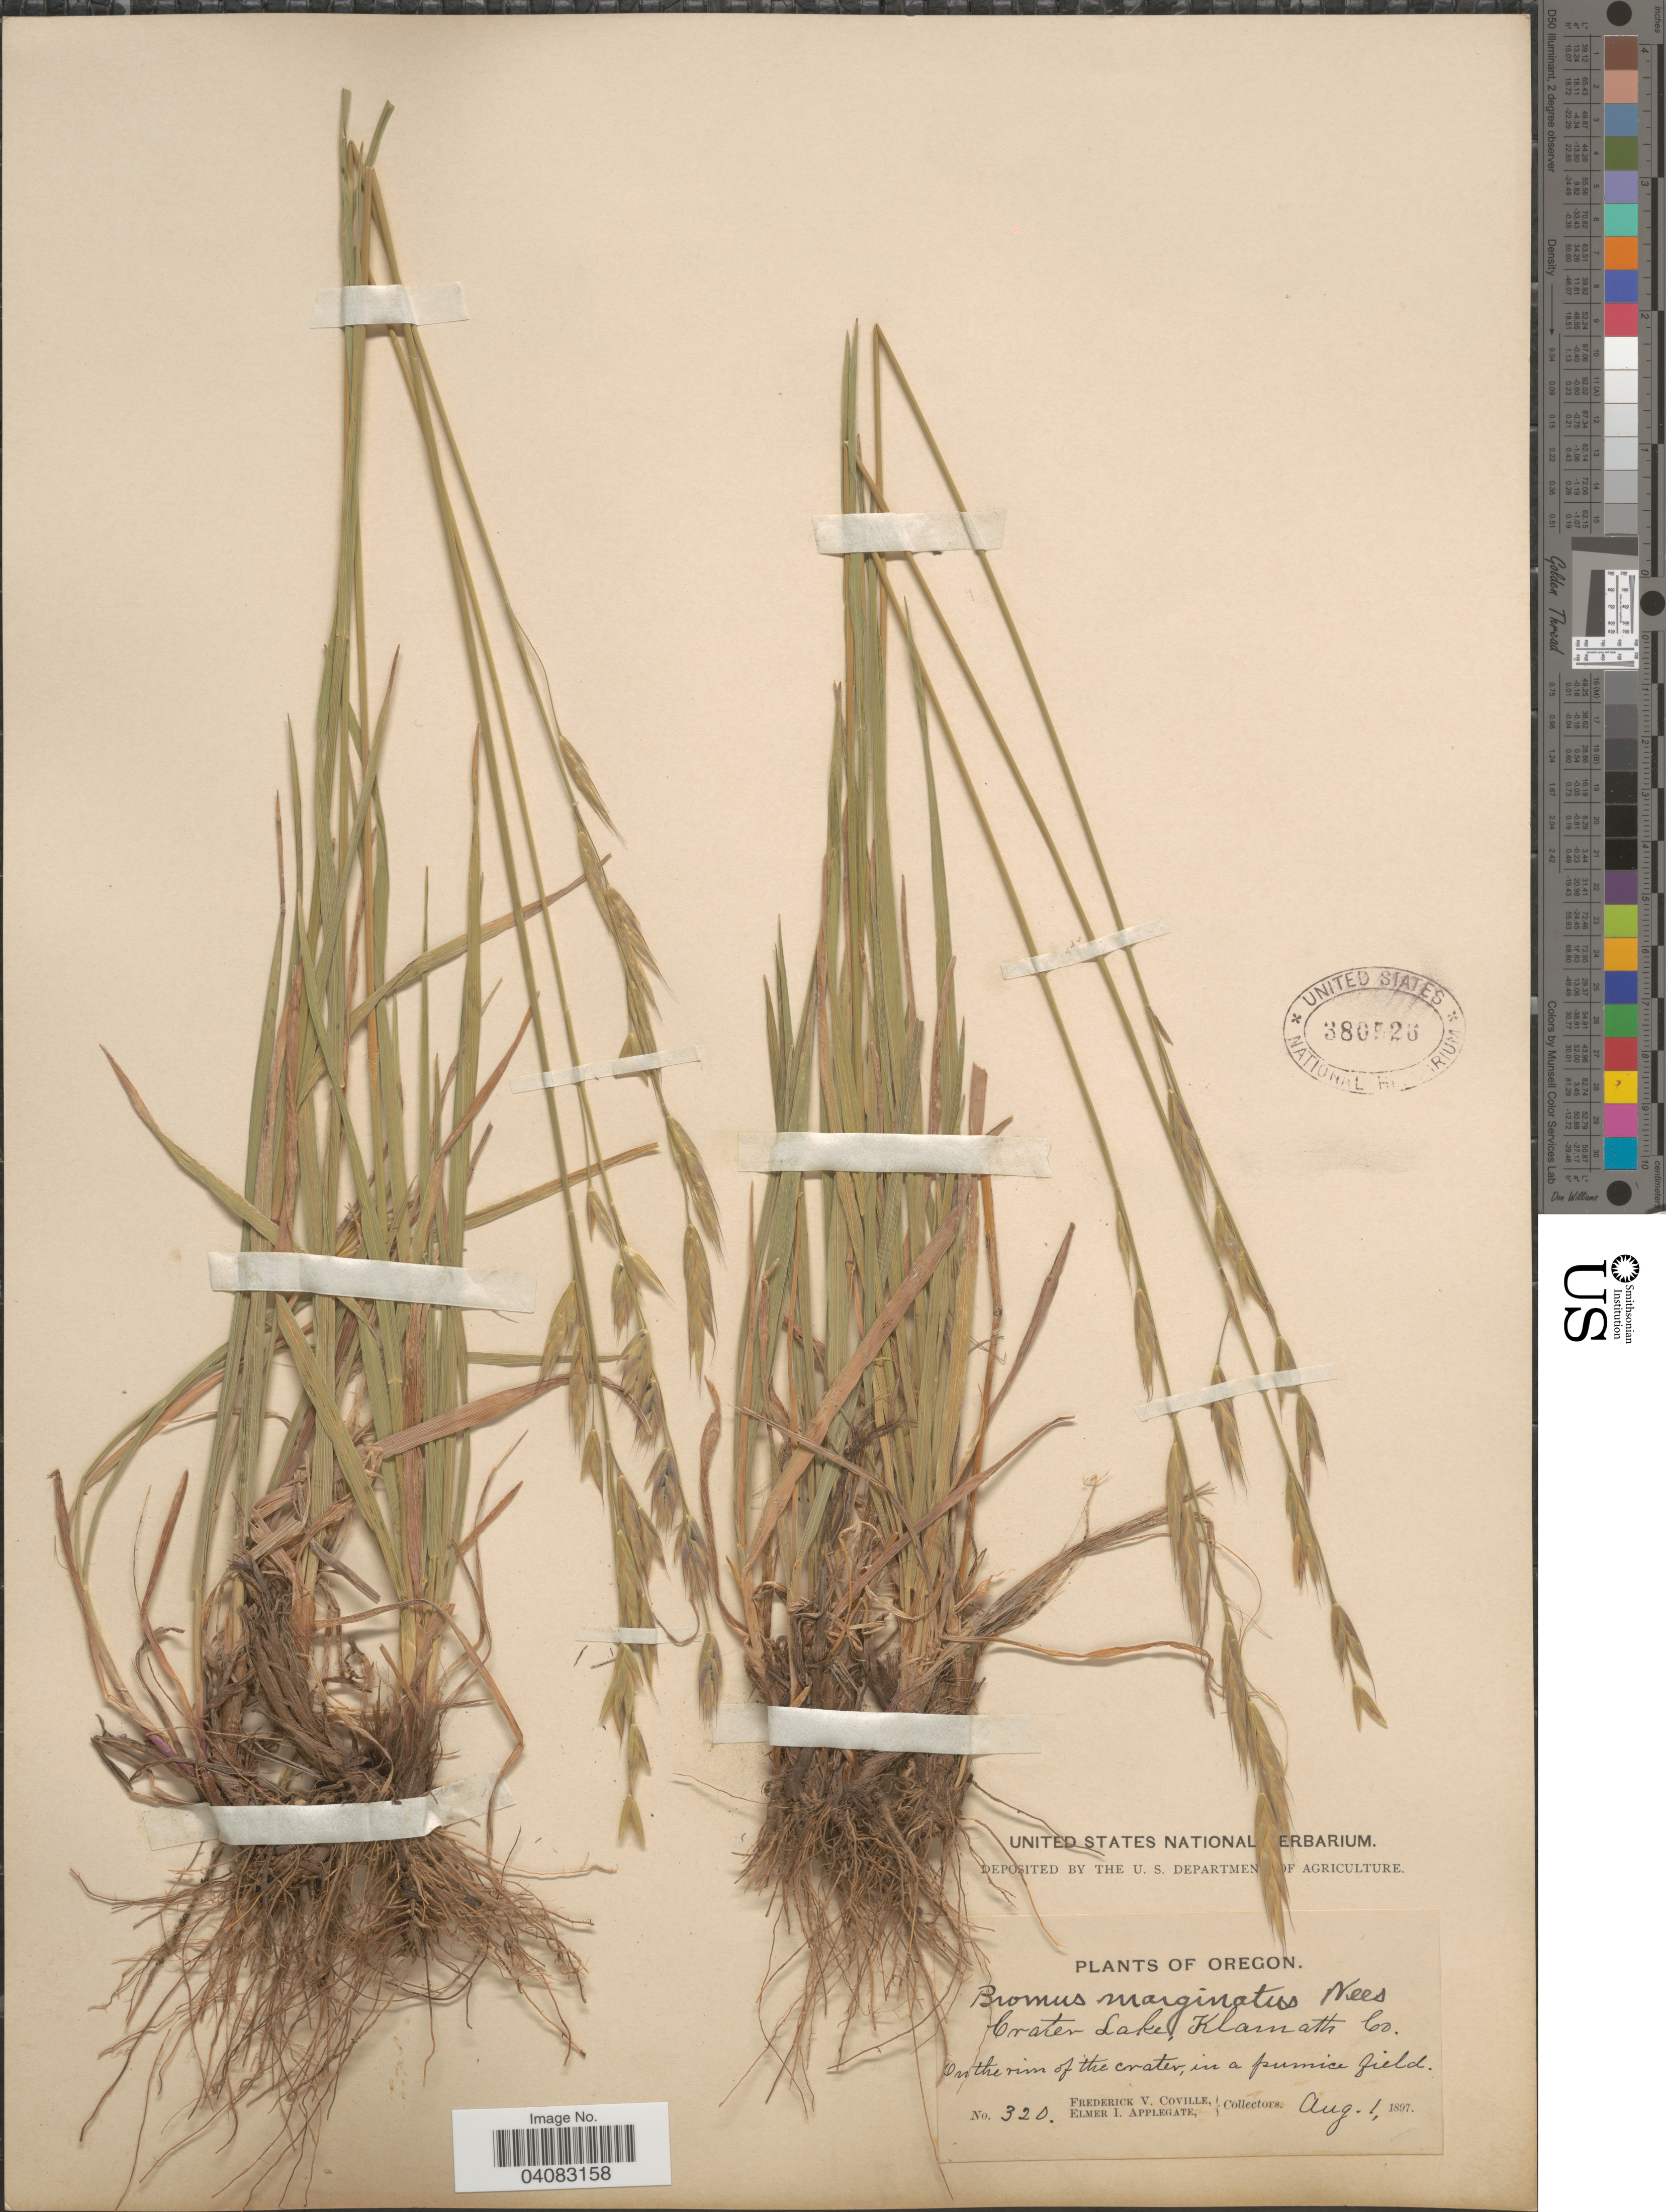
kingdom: Plantae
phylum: Tracheophyta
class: Liliopsida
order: Poales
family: Poaceae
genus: Bromus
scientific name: Bromus marginatus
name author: Nees ex Steud.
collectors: F. V. Coville & E. I. Applegate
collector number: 320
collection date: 1897-08-01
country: United States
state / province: Oregon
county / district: Klamath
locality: Crater Lake, Klamath Co.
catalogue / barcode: US 380526